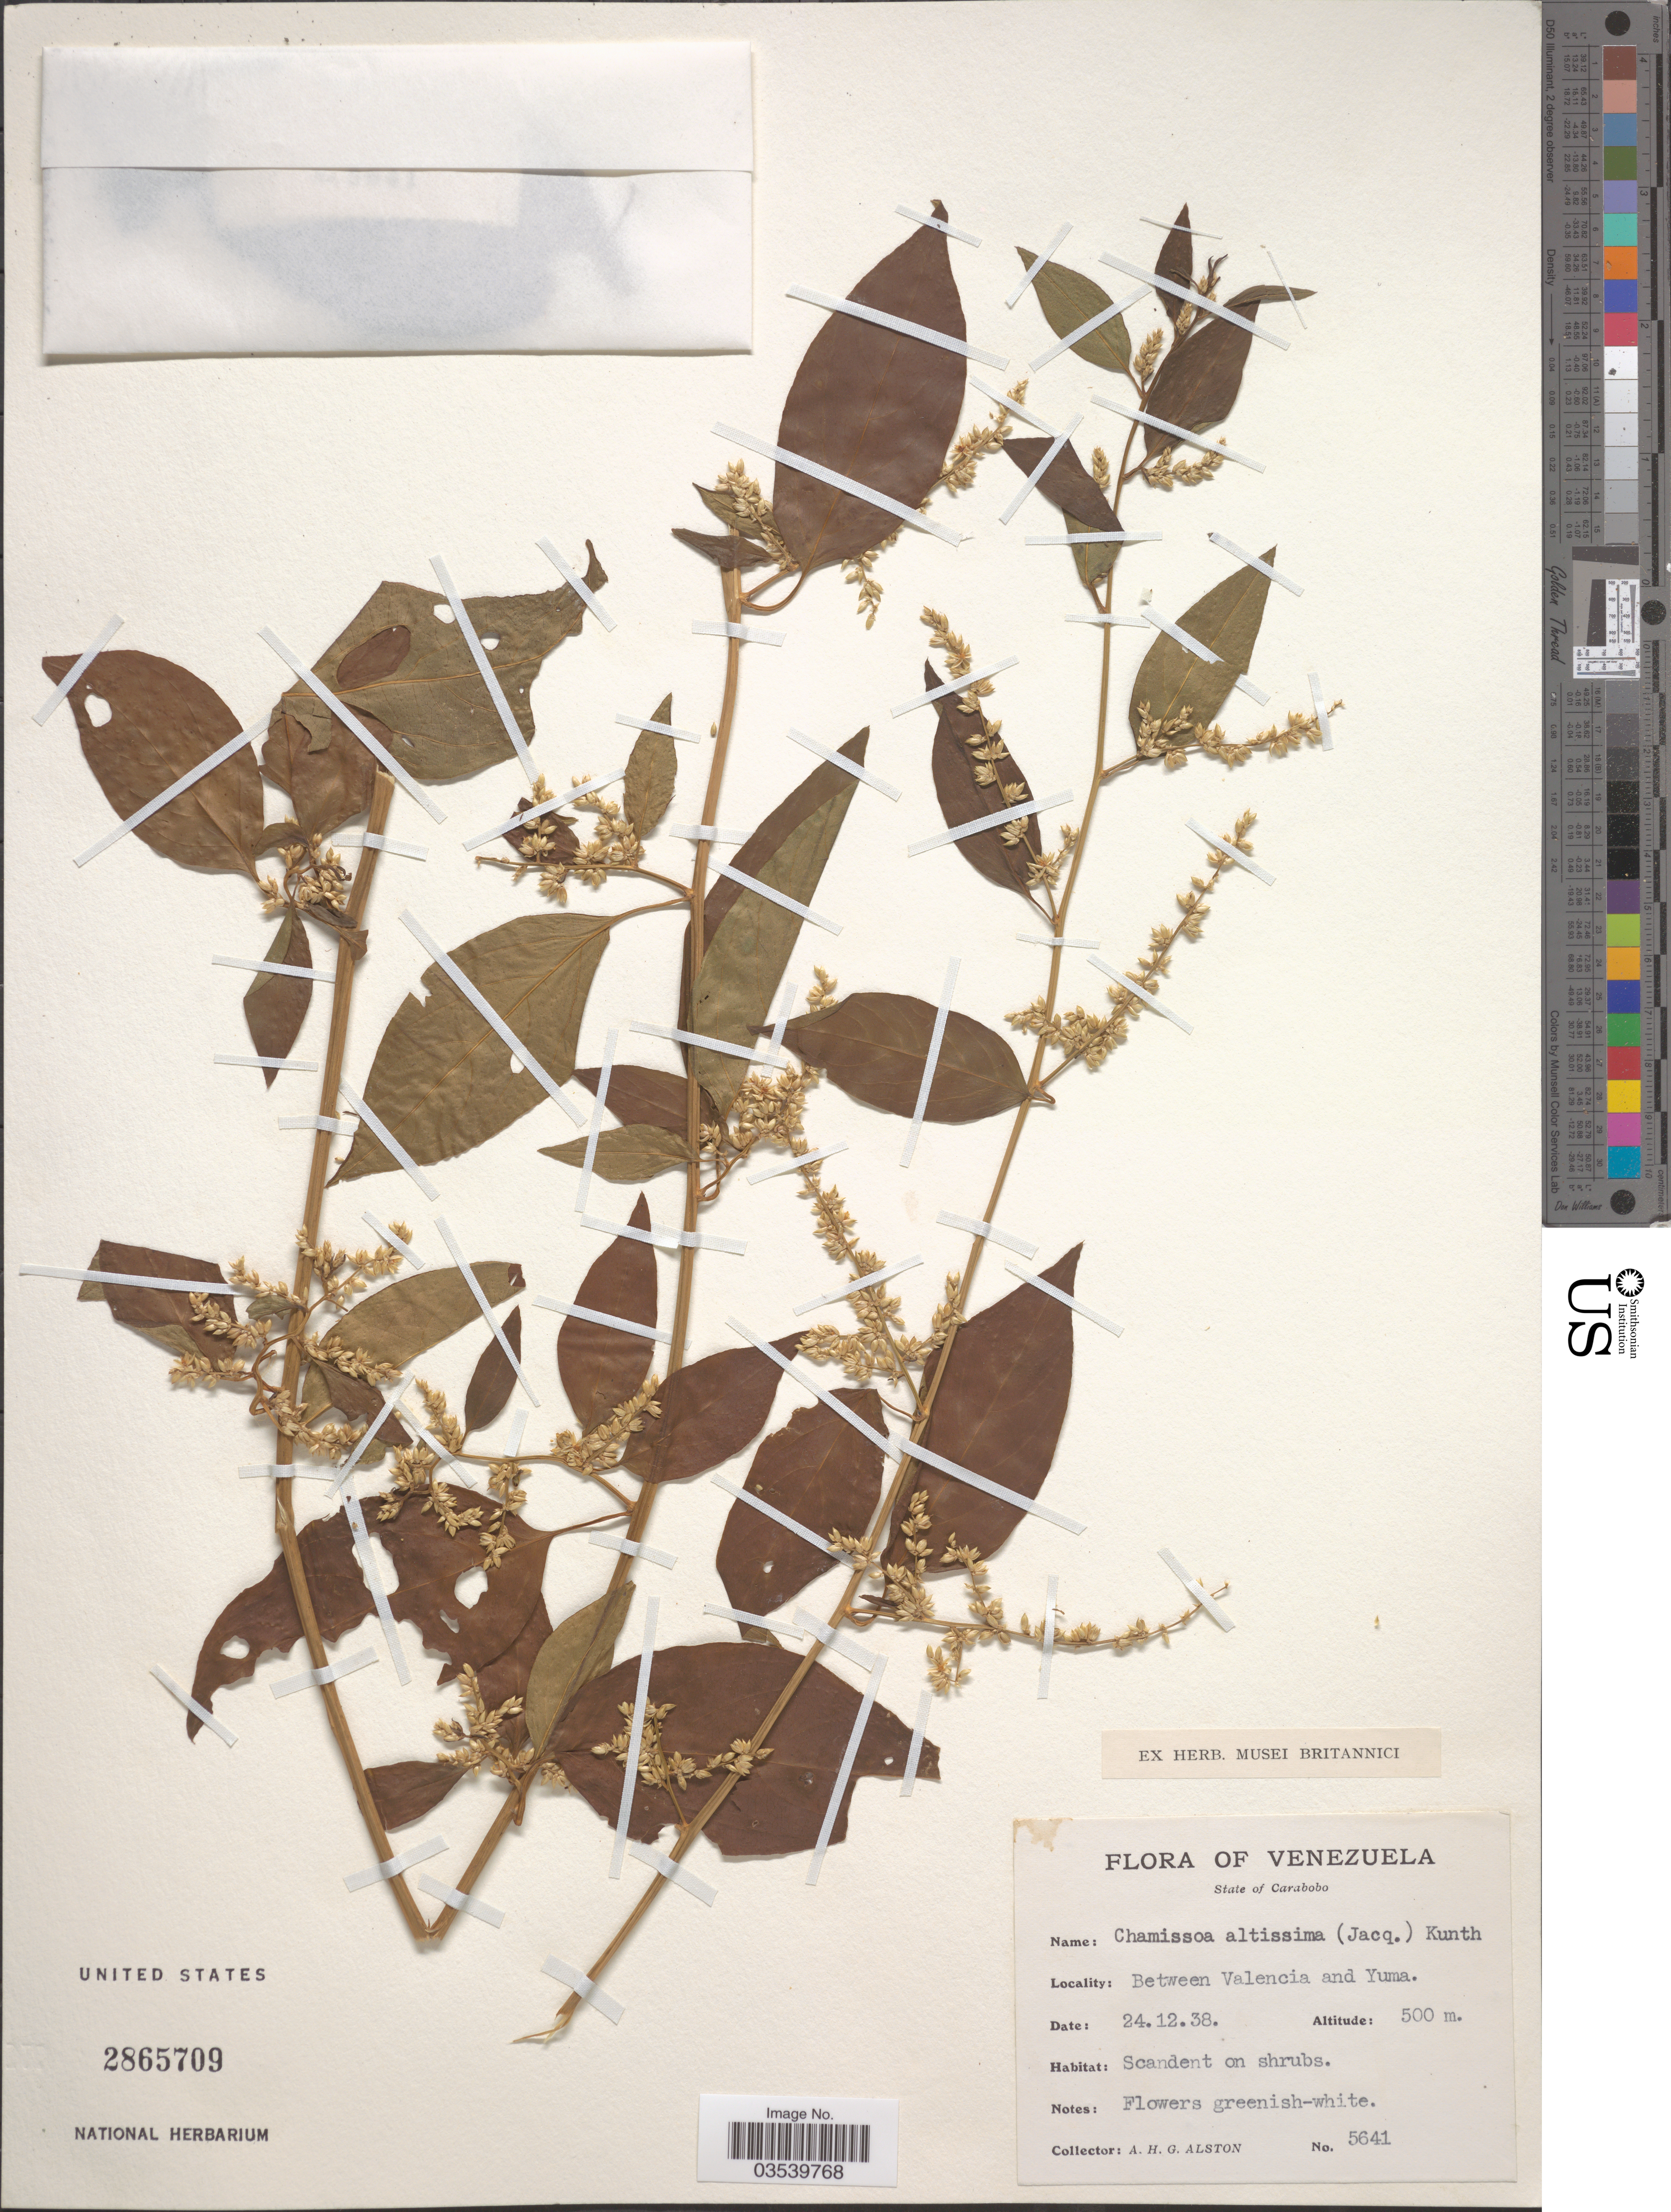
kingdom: Plantae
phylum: Tracheophyta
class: Magnoliopsida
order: Caryophyllales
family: Amaranthaceae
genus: Chamissoa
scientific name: Chamissoa altissima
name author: (Jacq.) Kunth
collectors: A. H. Alston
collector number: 5641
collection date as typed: Transcribed d/m/y: 24/12/38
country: Venezuela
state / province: Carabobo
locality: Between Valencia and Yuma.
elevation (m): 500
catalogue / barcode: US 2865709